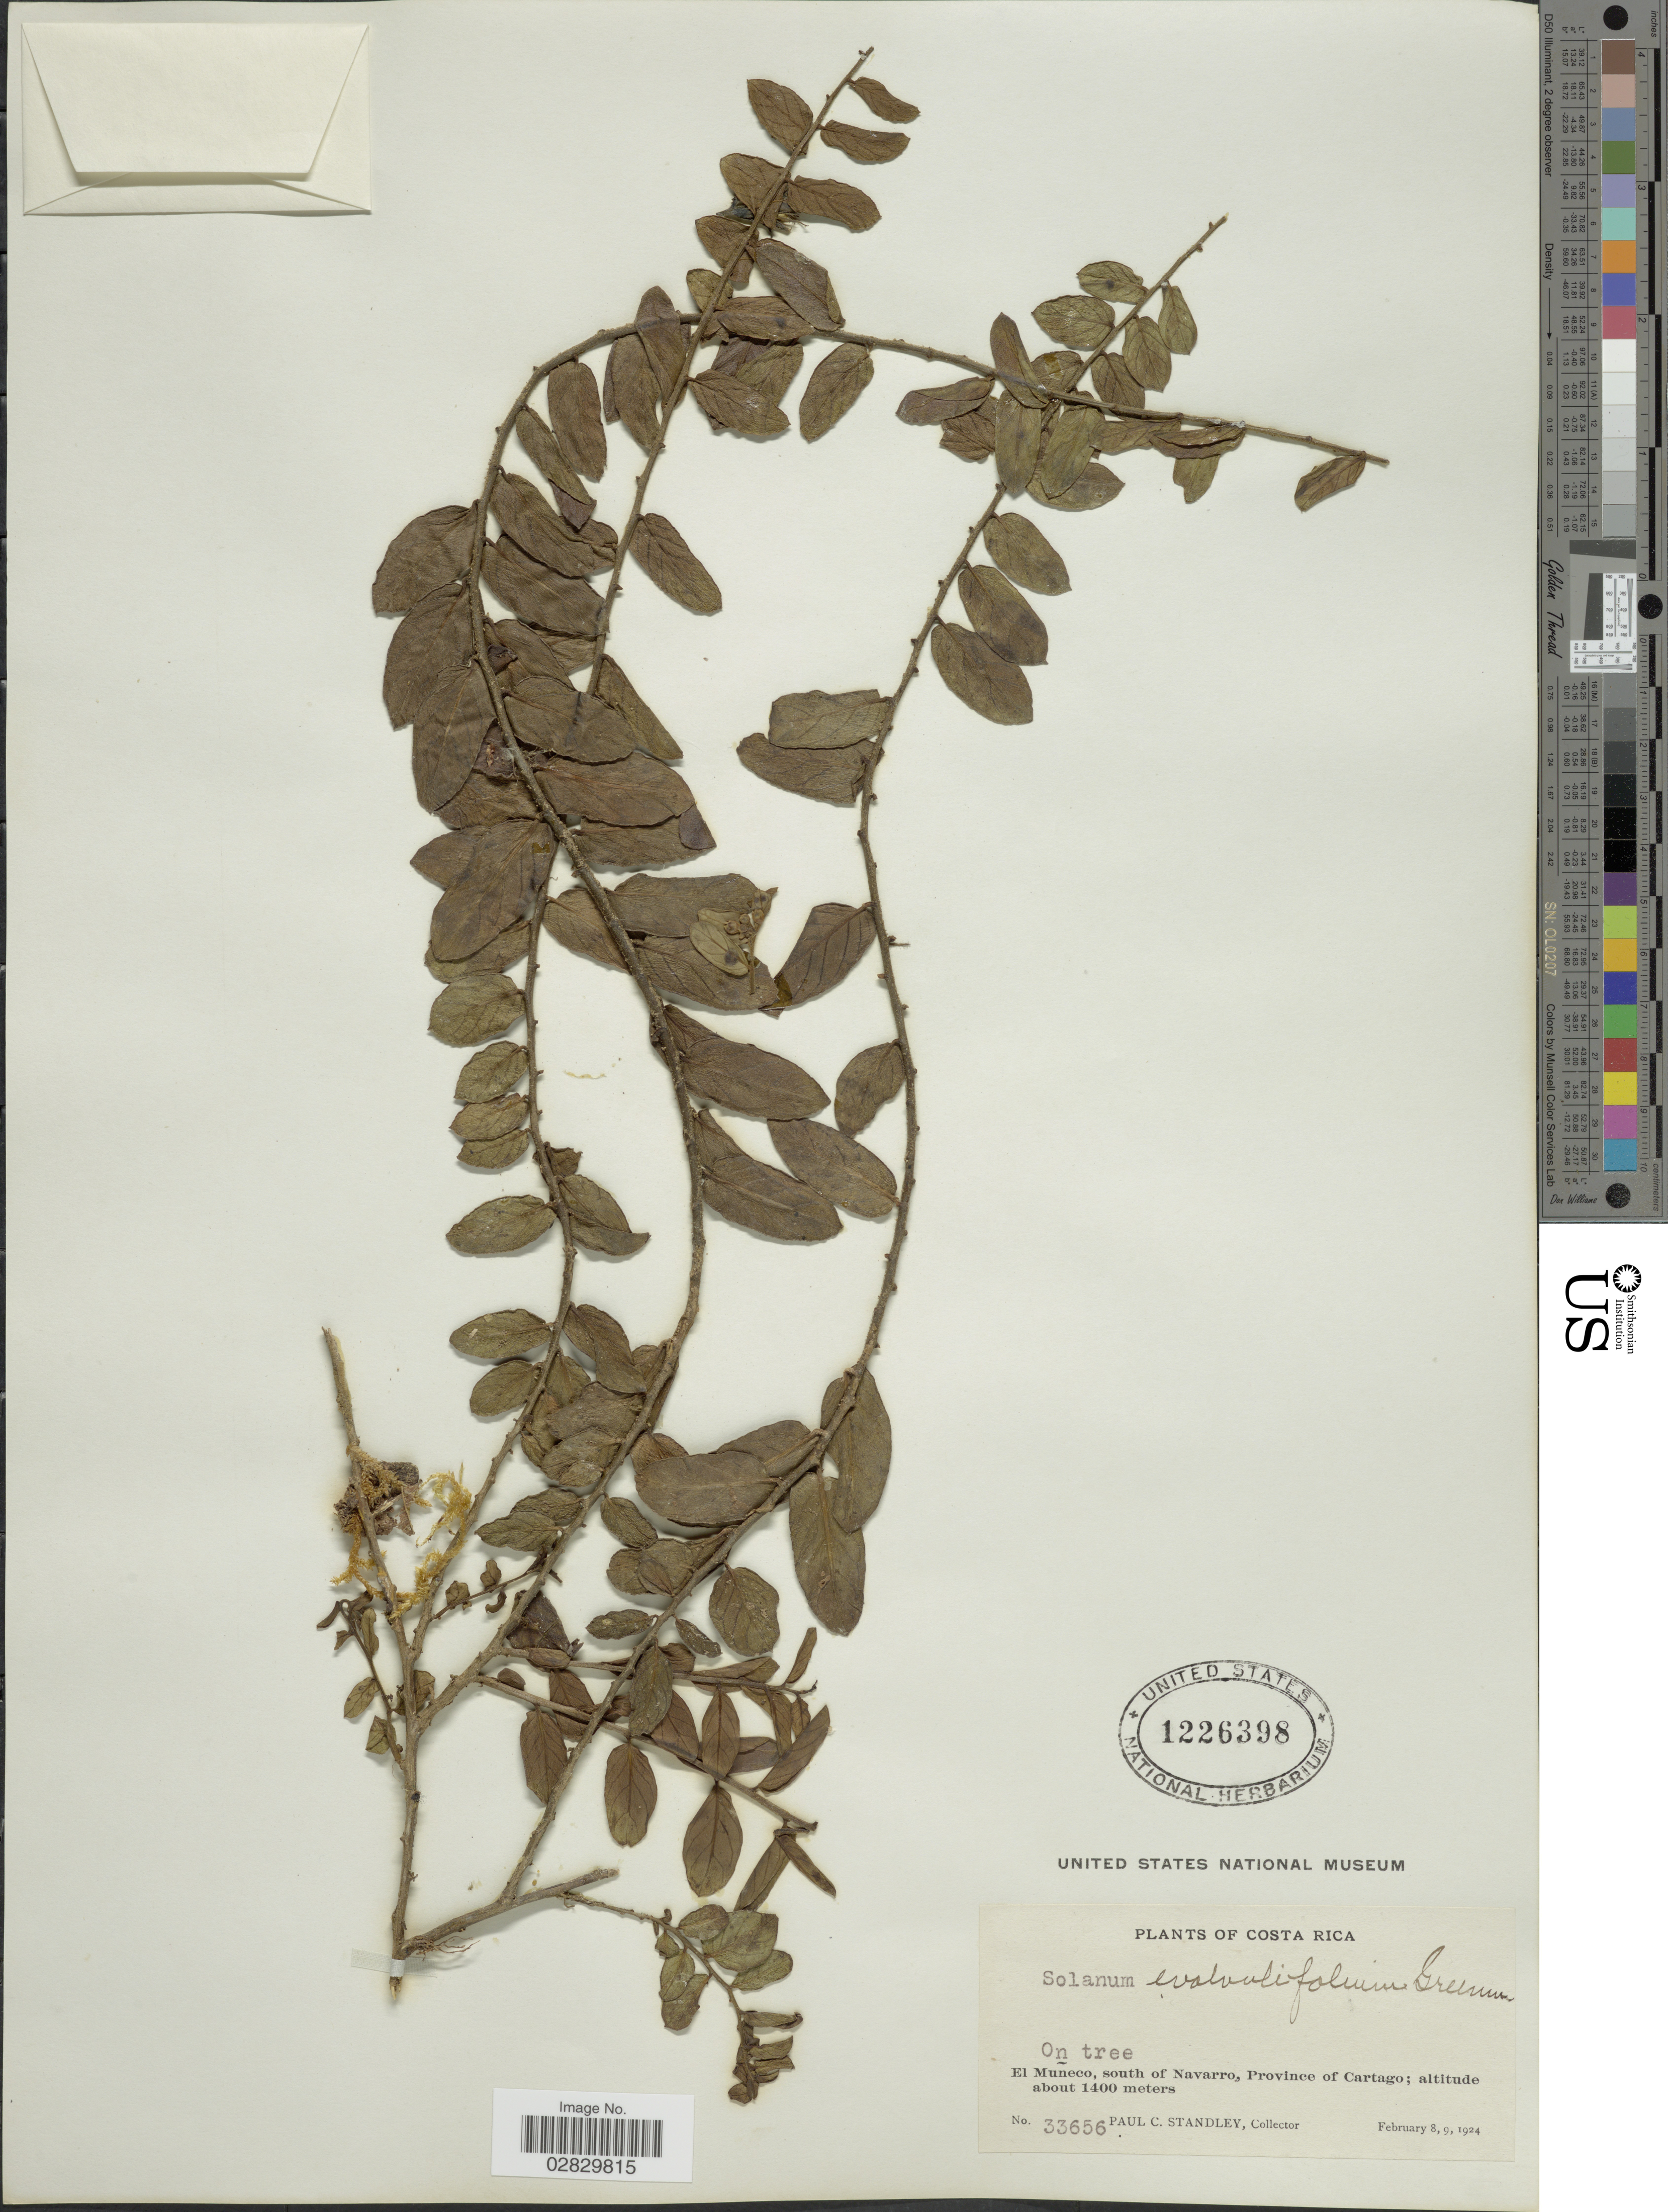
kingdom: Plantae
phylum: Tracheophyta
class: Magnoliopsida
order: Solanales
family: Solanaceae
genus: Solanum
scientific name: Solanum evolvulifolium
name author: Greenm. ex Donn. Sm.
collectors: P. C. Standley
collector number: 33656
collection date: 1924-02-08/1924-02-09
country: Costa Rica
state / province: Cartago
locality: El Muñeco, south of Navarro.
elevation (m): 1400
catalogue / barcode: US 1226398